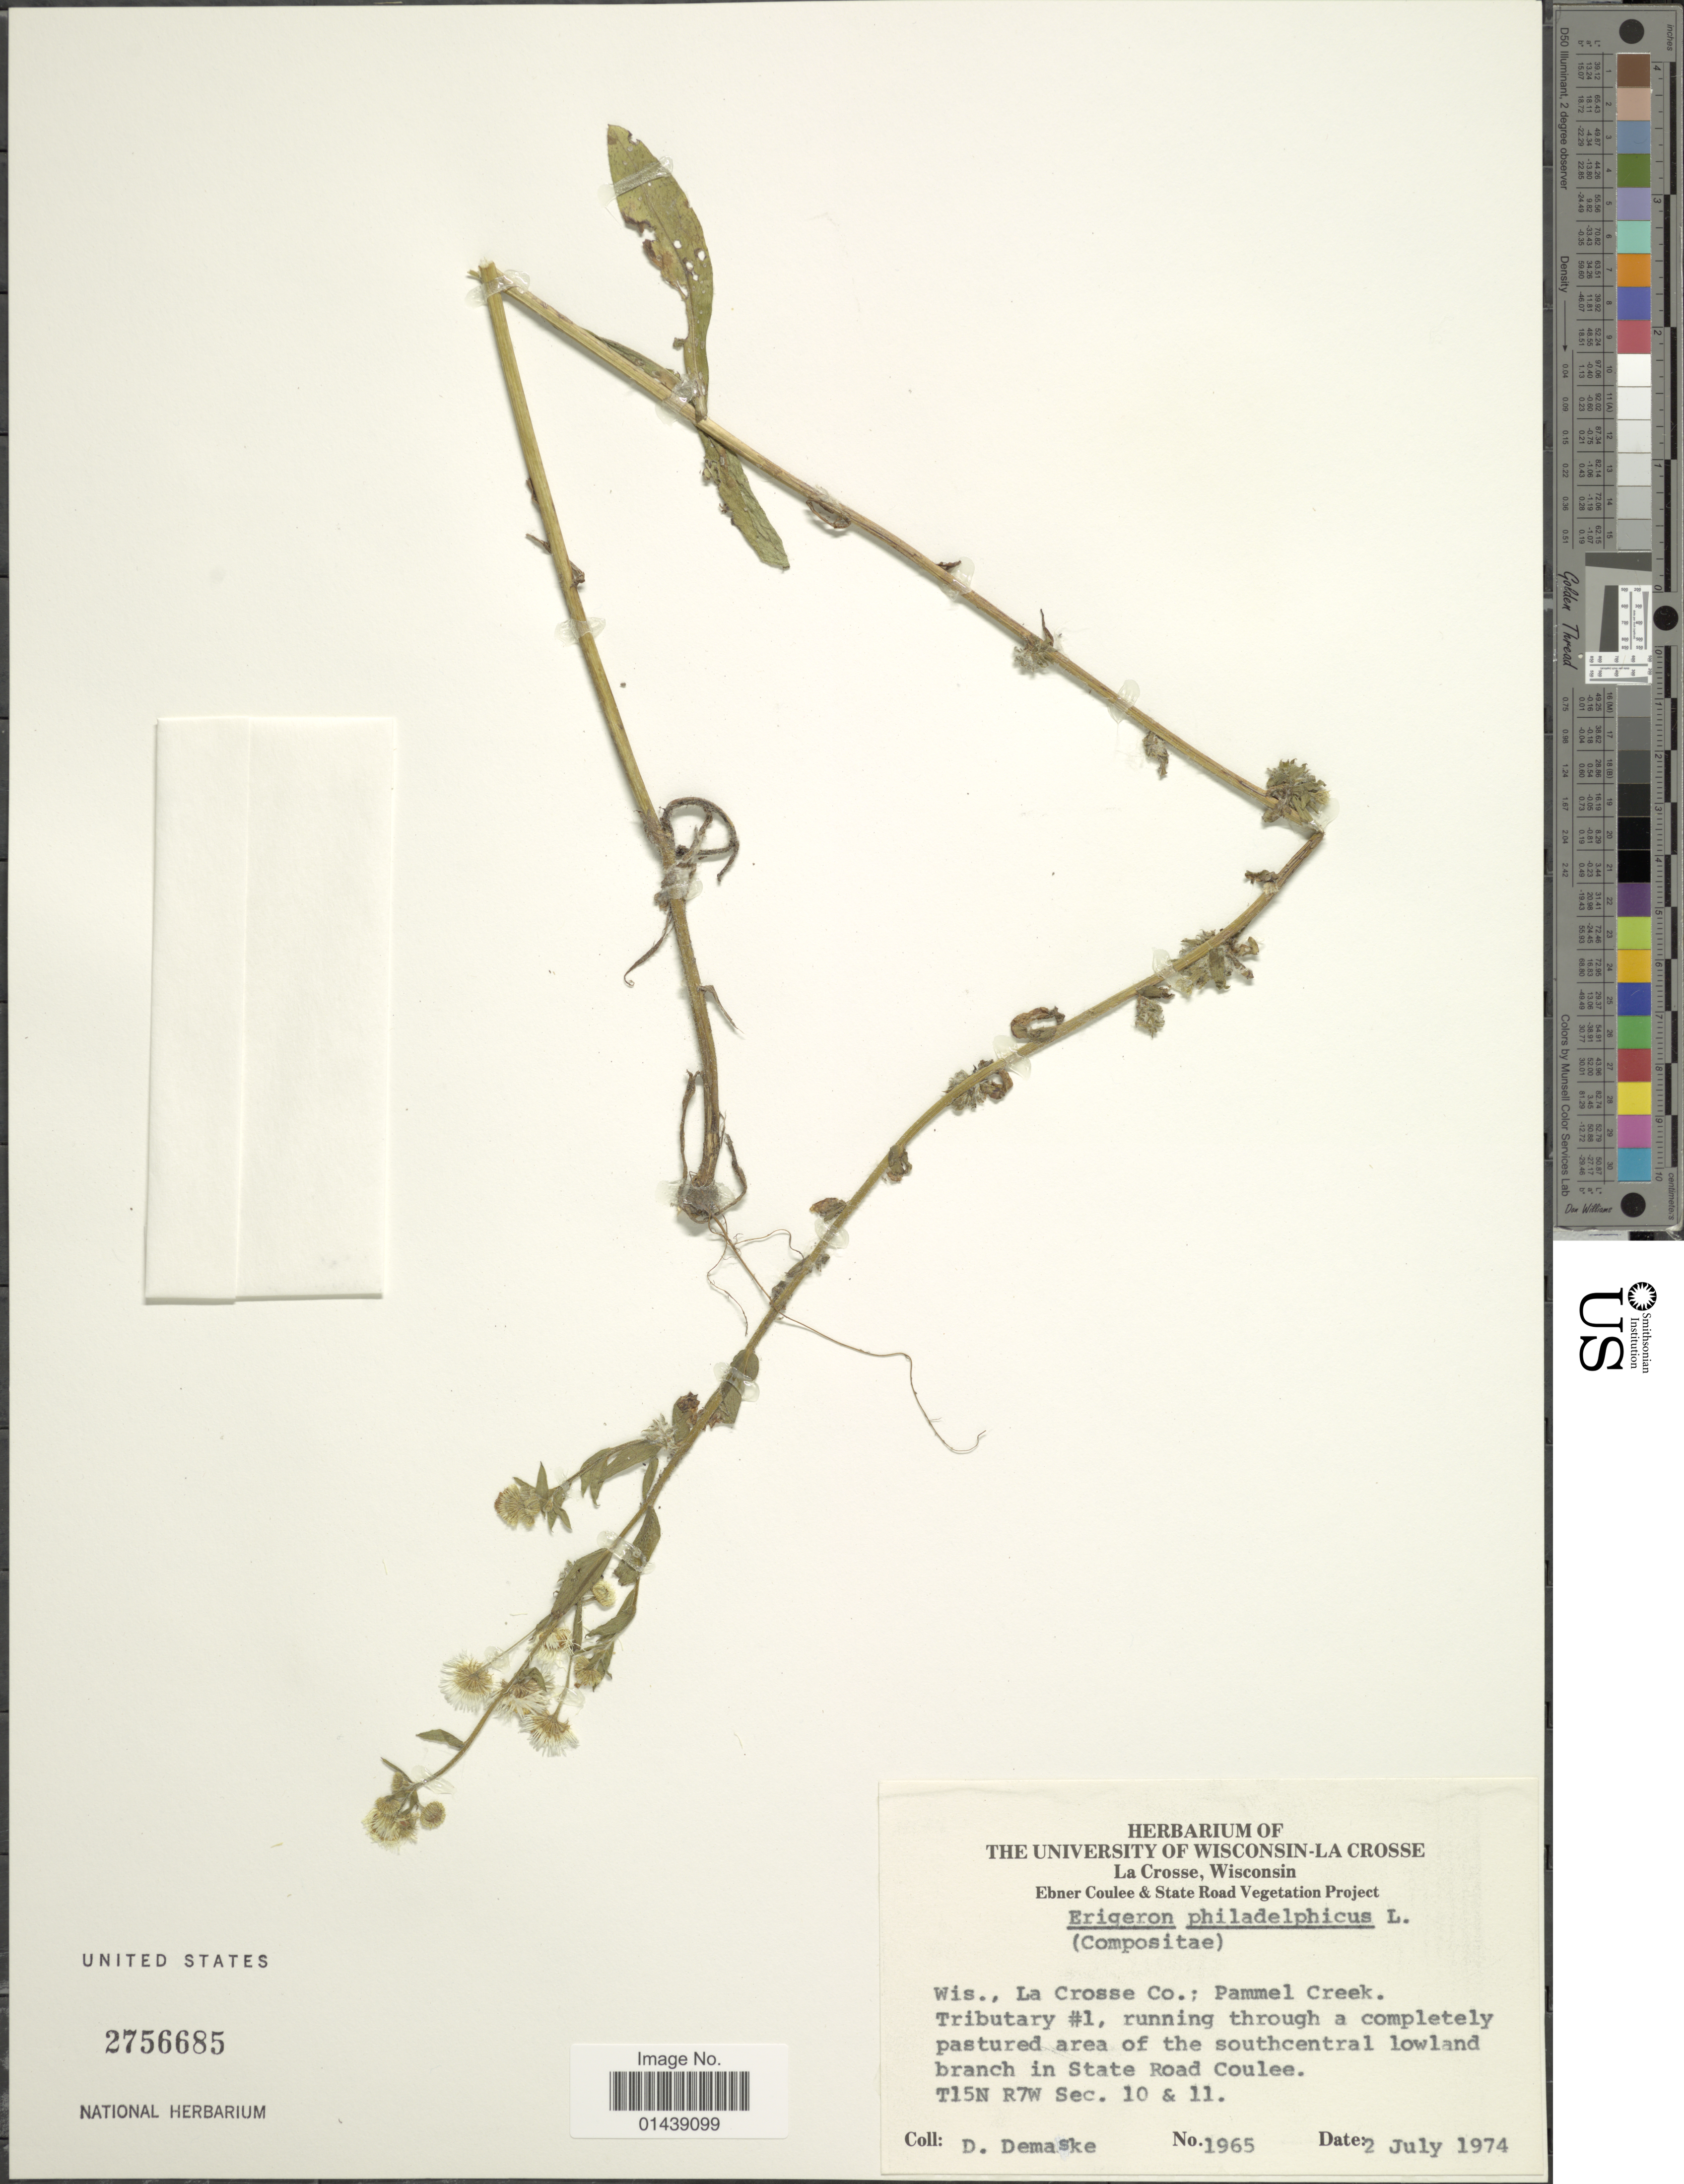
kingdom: Plantae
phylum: Tracheophyta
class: Magnoliopsida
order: Asterales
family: Asteraceae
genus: Erigeron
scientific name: Erigeron philadelphicus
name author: L.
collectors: D. Demaske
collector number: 1965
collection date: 1974-07-02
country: United States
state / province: Wisconsin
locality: La Crosse Co.; Pammel Creek. Tributary #1, in State Road Coulee. T15N R7W Sec. 10 & 11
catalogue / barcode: US 2756685